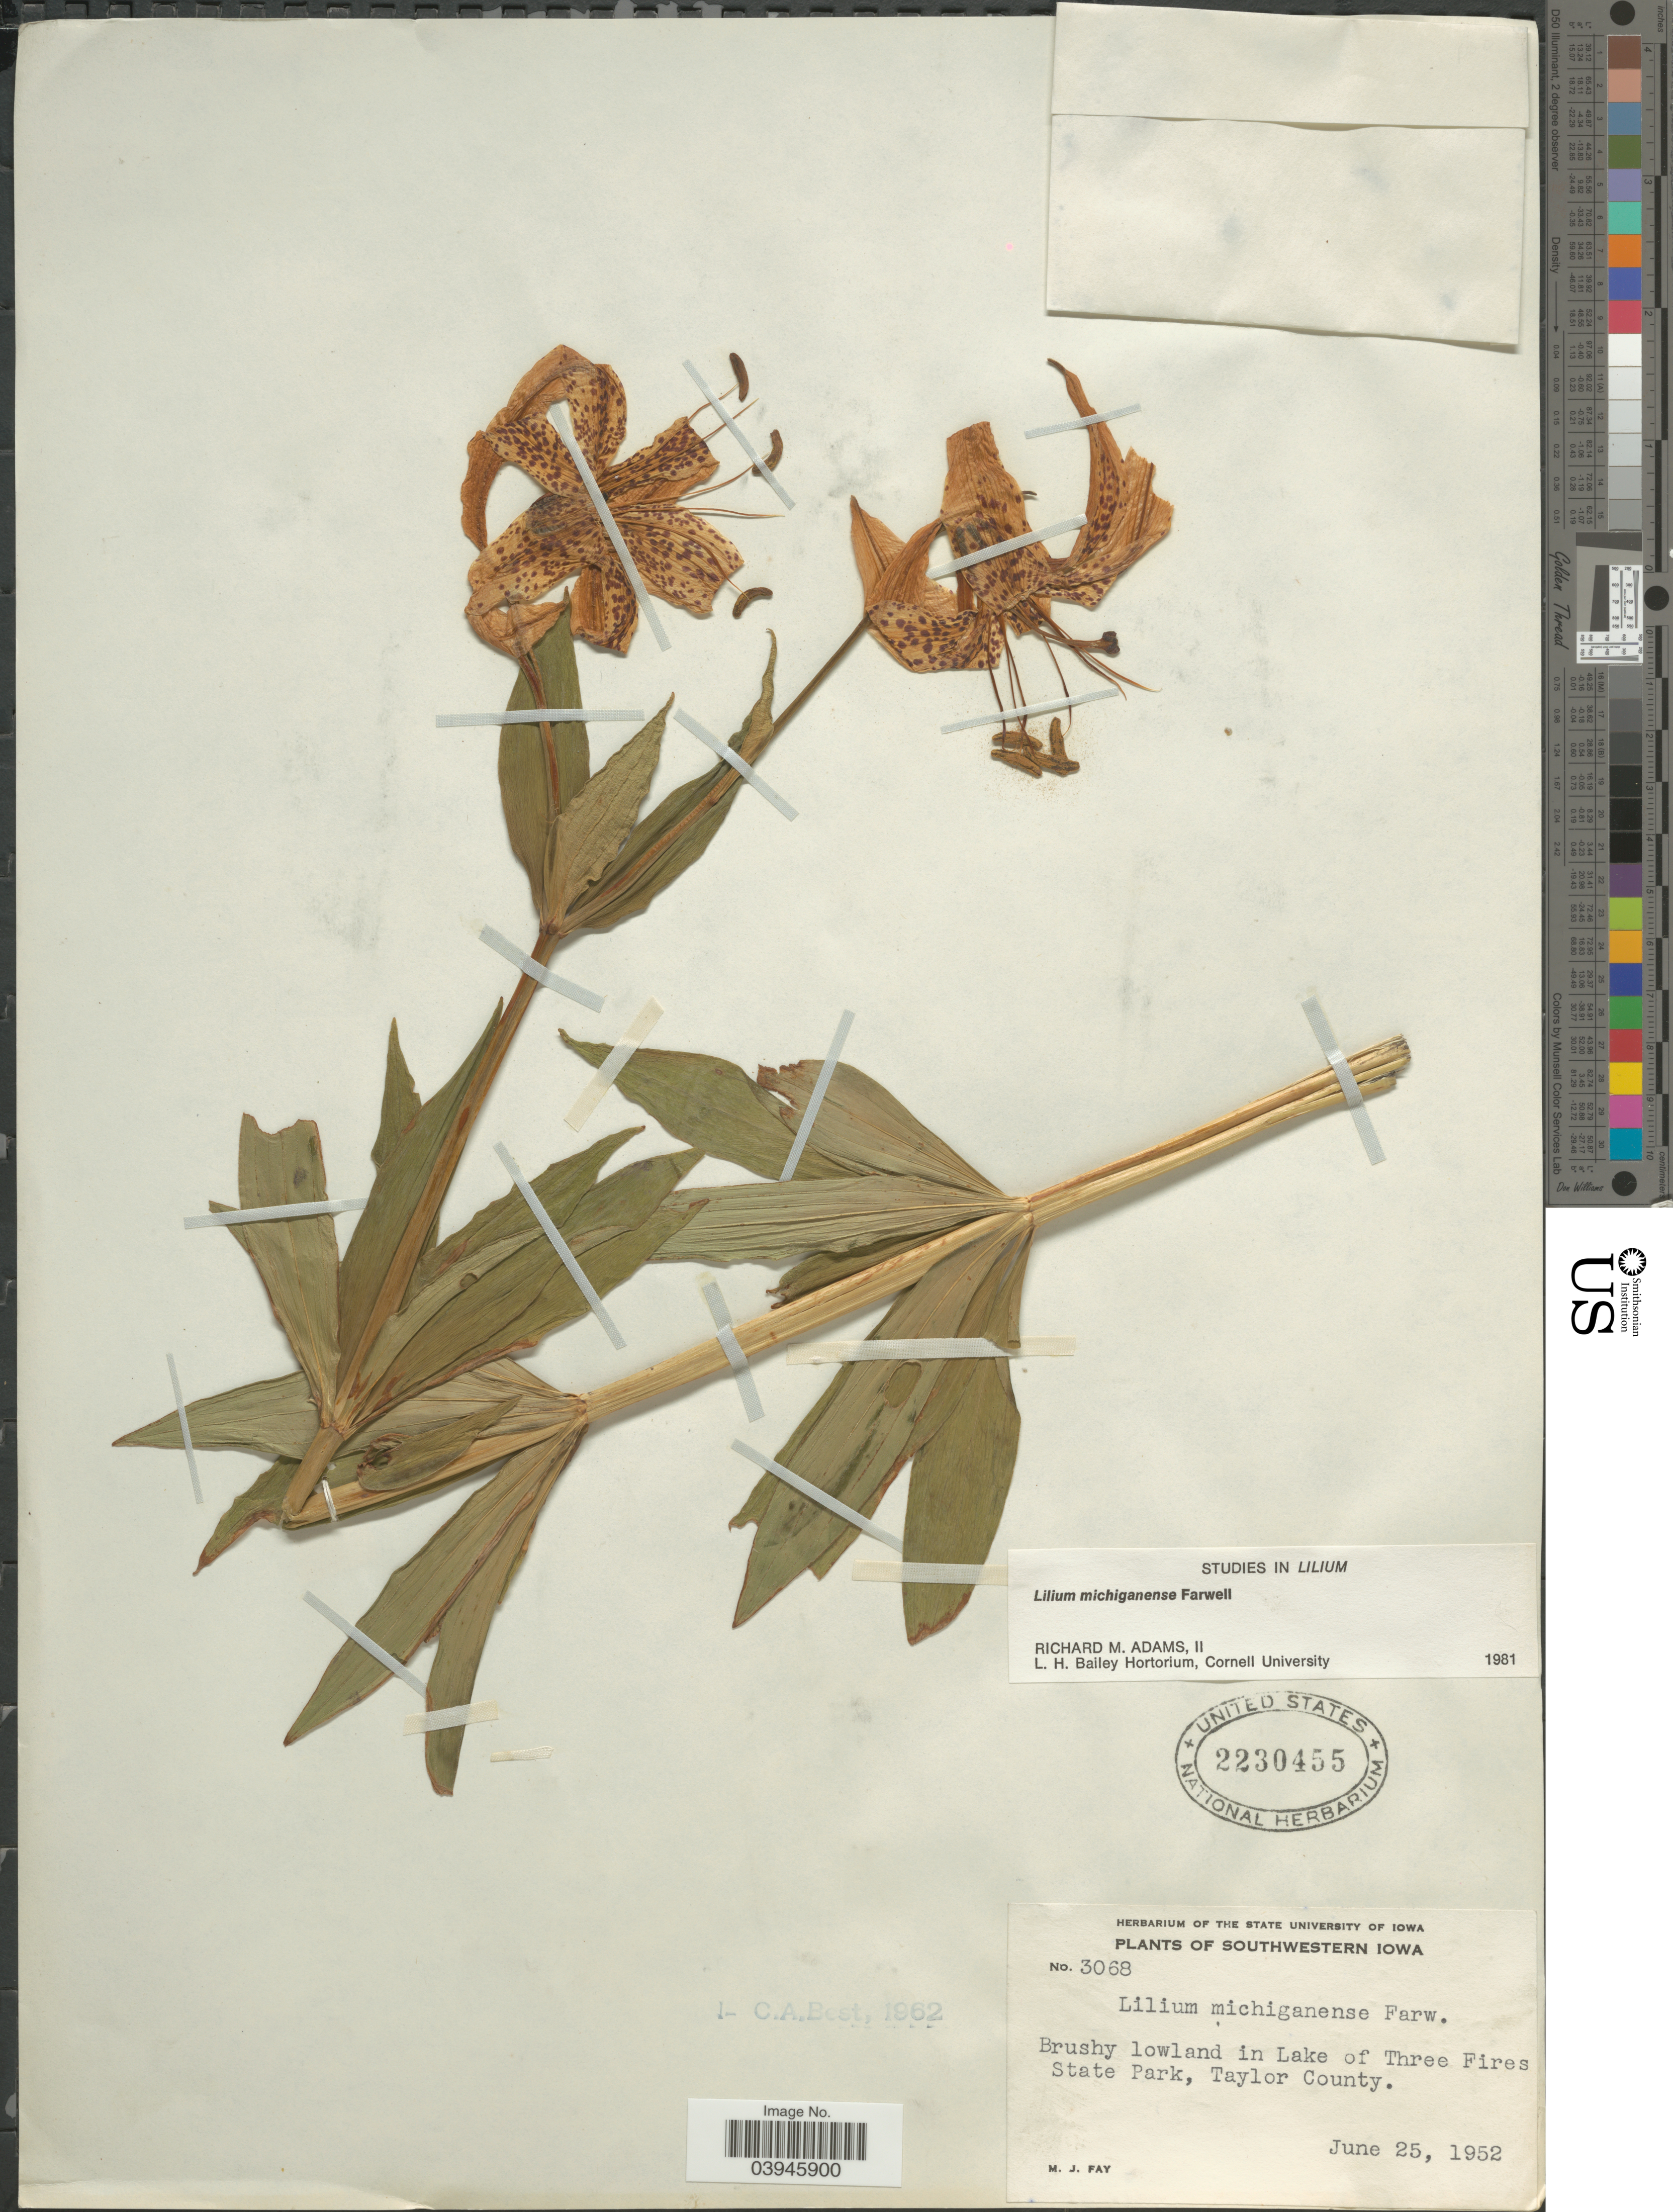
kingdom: Plantae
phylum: Tracheophyta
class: Liliopsida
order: Liliales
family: Liliaceae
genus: Lilium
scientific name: Lilium michiganense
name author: Farw.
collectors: M. Fay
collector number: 3068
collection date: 1952-06-25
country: United States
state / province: Iowa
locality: Southwestern Iowa. Brushy lowland in Lake of Three Fires State Park, Taylor County.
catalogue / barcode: US 2230455